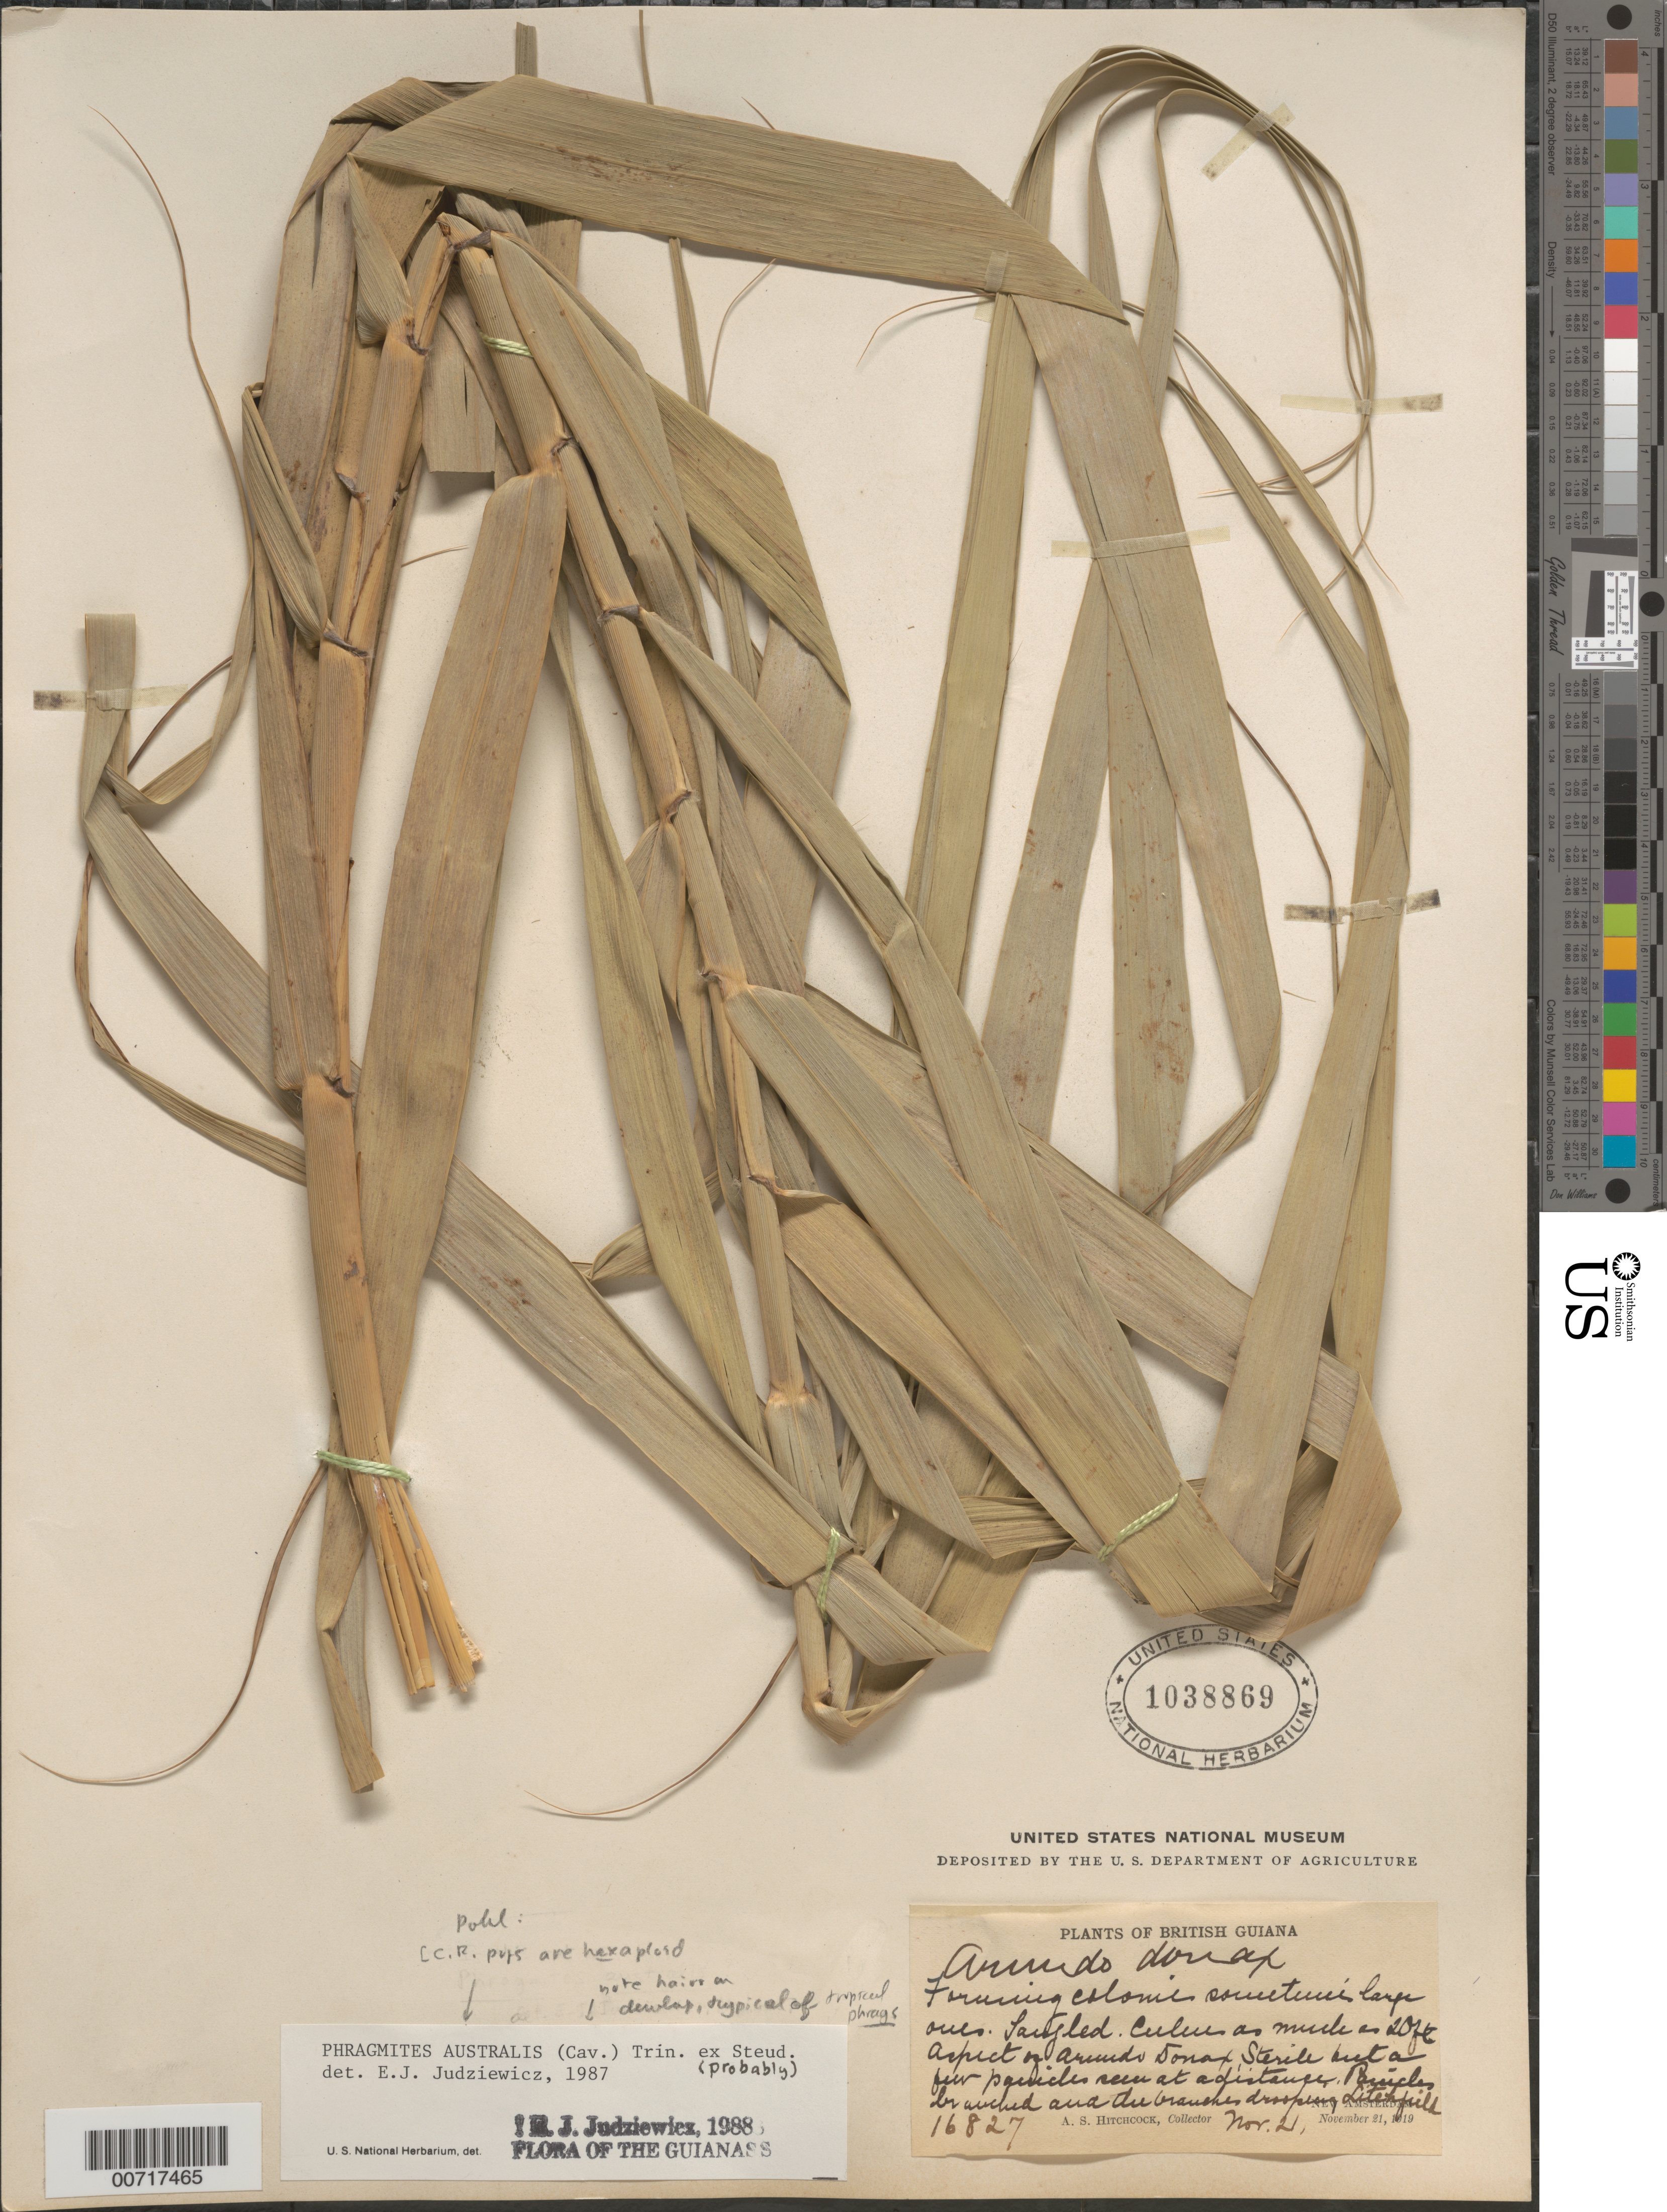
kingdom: Plantae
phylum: Tracheophyta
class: Liliopsida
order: Poales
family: Poaceae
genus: Phragmites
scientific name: Phragmites australis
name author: (Cav.) Trin. ex Steud.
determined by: Judziewicz, E. J.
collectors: A. S. Hitchcock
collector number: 16827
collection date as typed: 21-Nov-19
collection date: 1919-11-21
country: Guyana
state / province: E. Berbice-Corentyne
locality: New Amsterdam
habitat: Along litchfield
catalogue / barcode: US 1038869